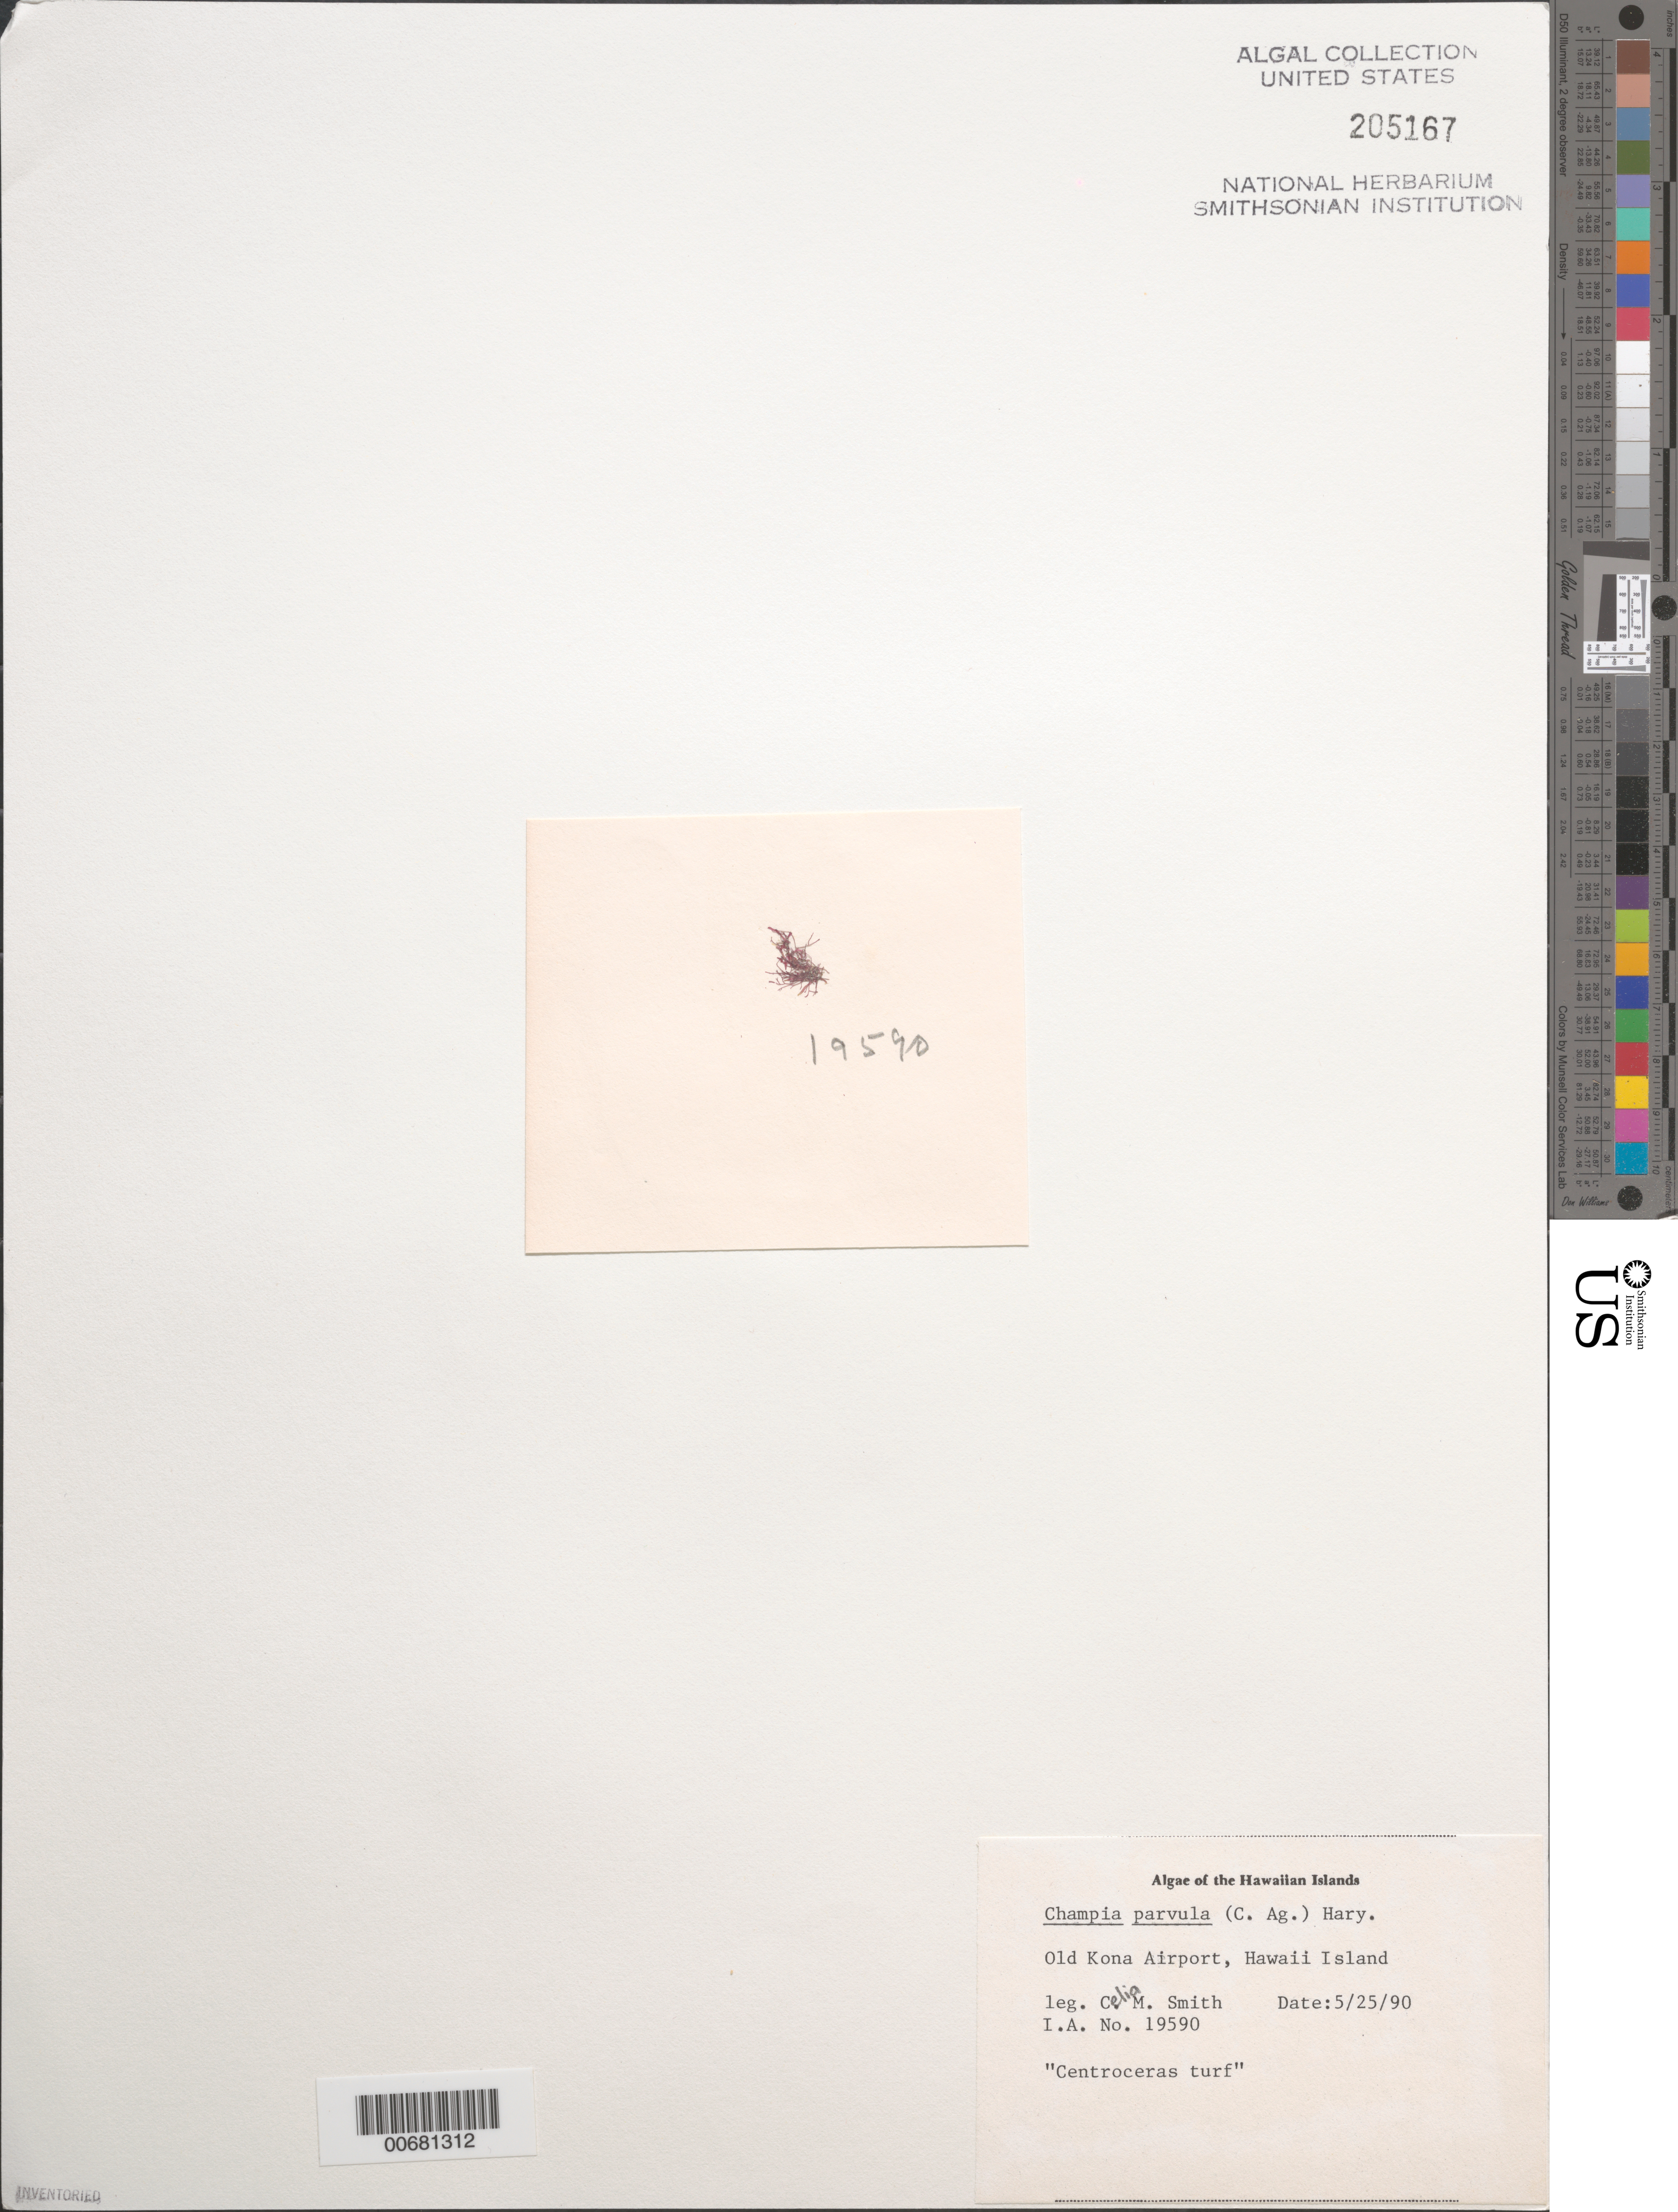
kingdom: Plantae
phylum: Rhodophyta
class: Florideophyceae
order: Rhodymeniales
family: Champiaceae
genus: Champia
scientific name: Champia parvula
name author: (C. Agardh) Harv.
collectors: C. M. Smith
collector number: IAA 19590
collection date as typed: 25 May 1990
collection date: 1990-05-25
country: United States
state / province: Hawaii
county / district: Hawaii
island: Hawaii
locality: Old Kona Airport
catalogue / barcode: US 205167